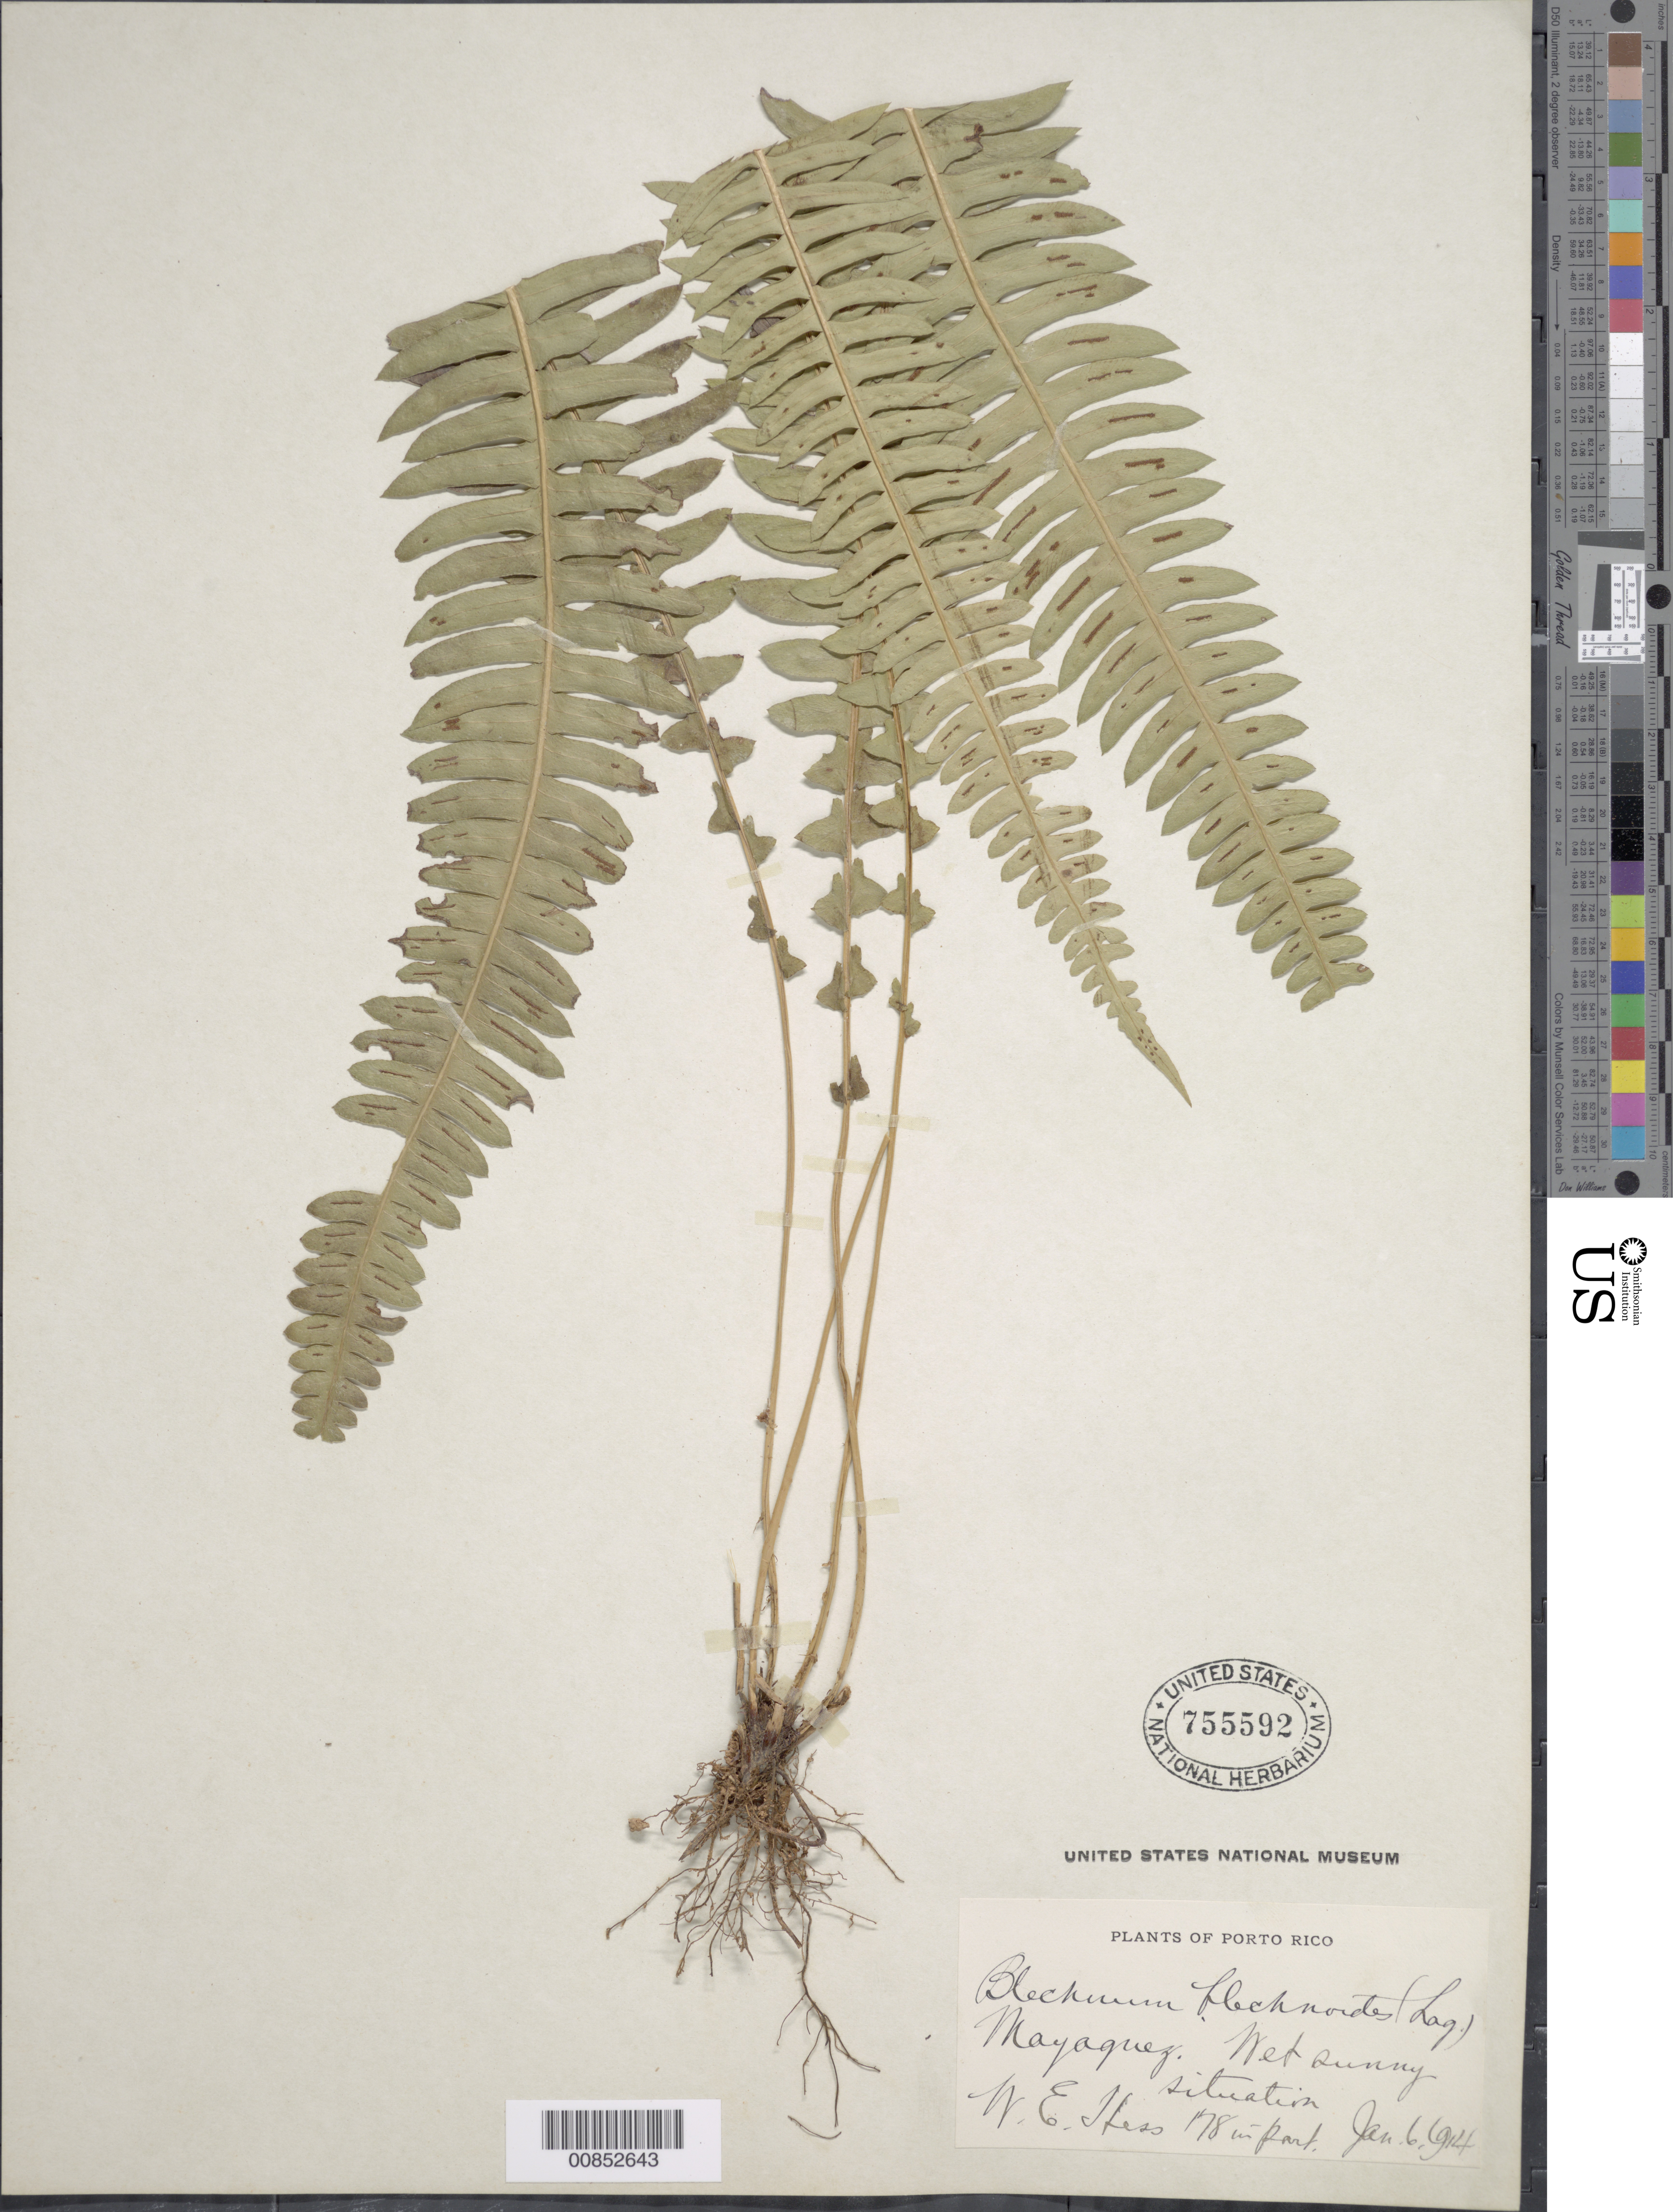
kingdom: Plantae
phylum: Tracheophyta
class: Polypodiopsida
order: Polypodiales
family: Blechnaceae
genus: Blechnum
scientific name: Blechnum unilaterale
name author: Sw.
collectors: W. Hess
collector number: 178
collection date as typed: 06 Jan 1914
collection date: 1914-01-06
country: Puerto Rico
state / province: Mayagüez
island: Puerto Rico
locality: Mayaguez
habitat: Wet, sunny situation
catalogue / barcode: US 755592